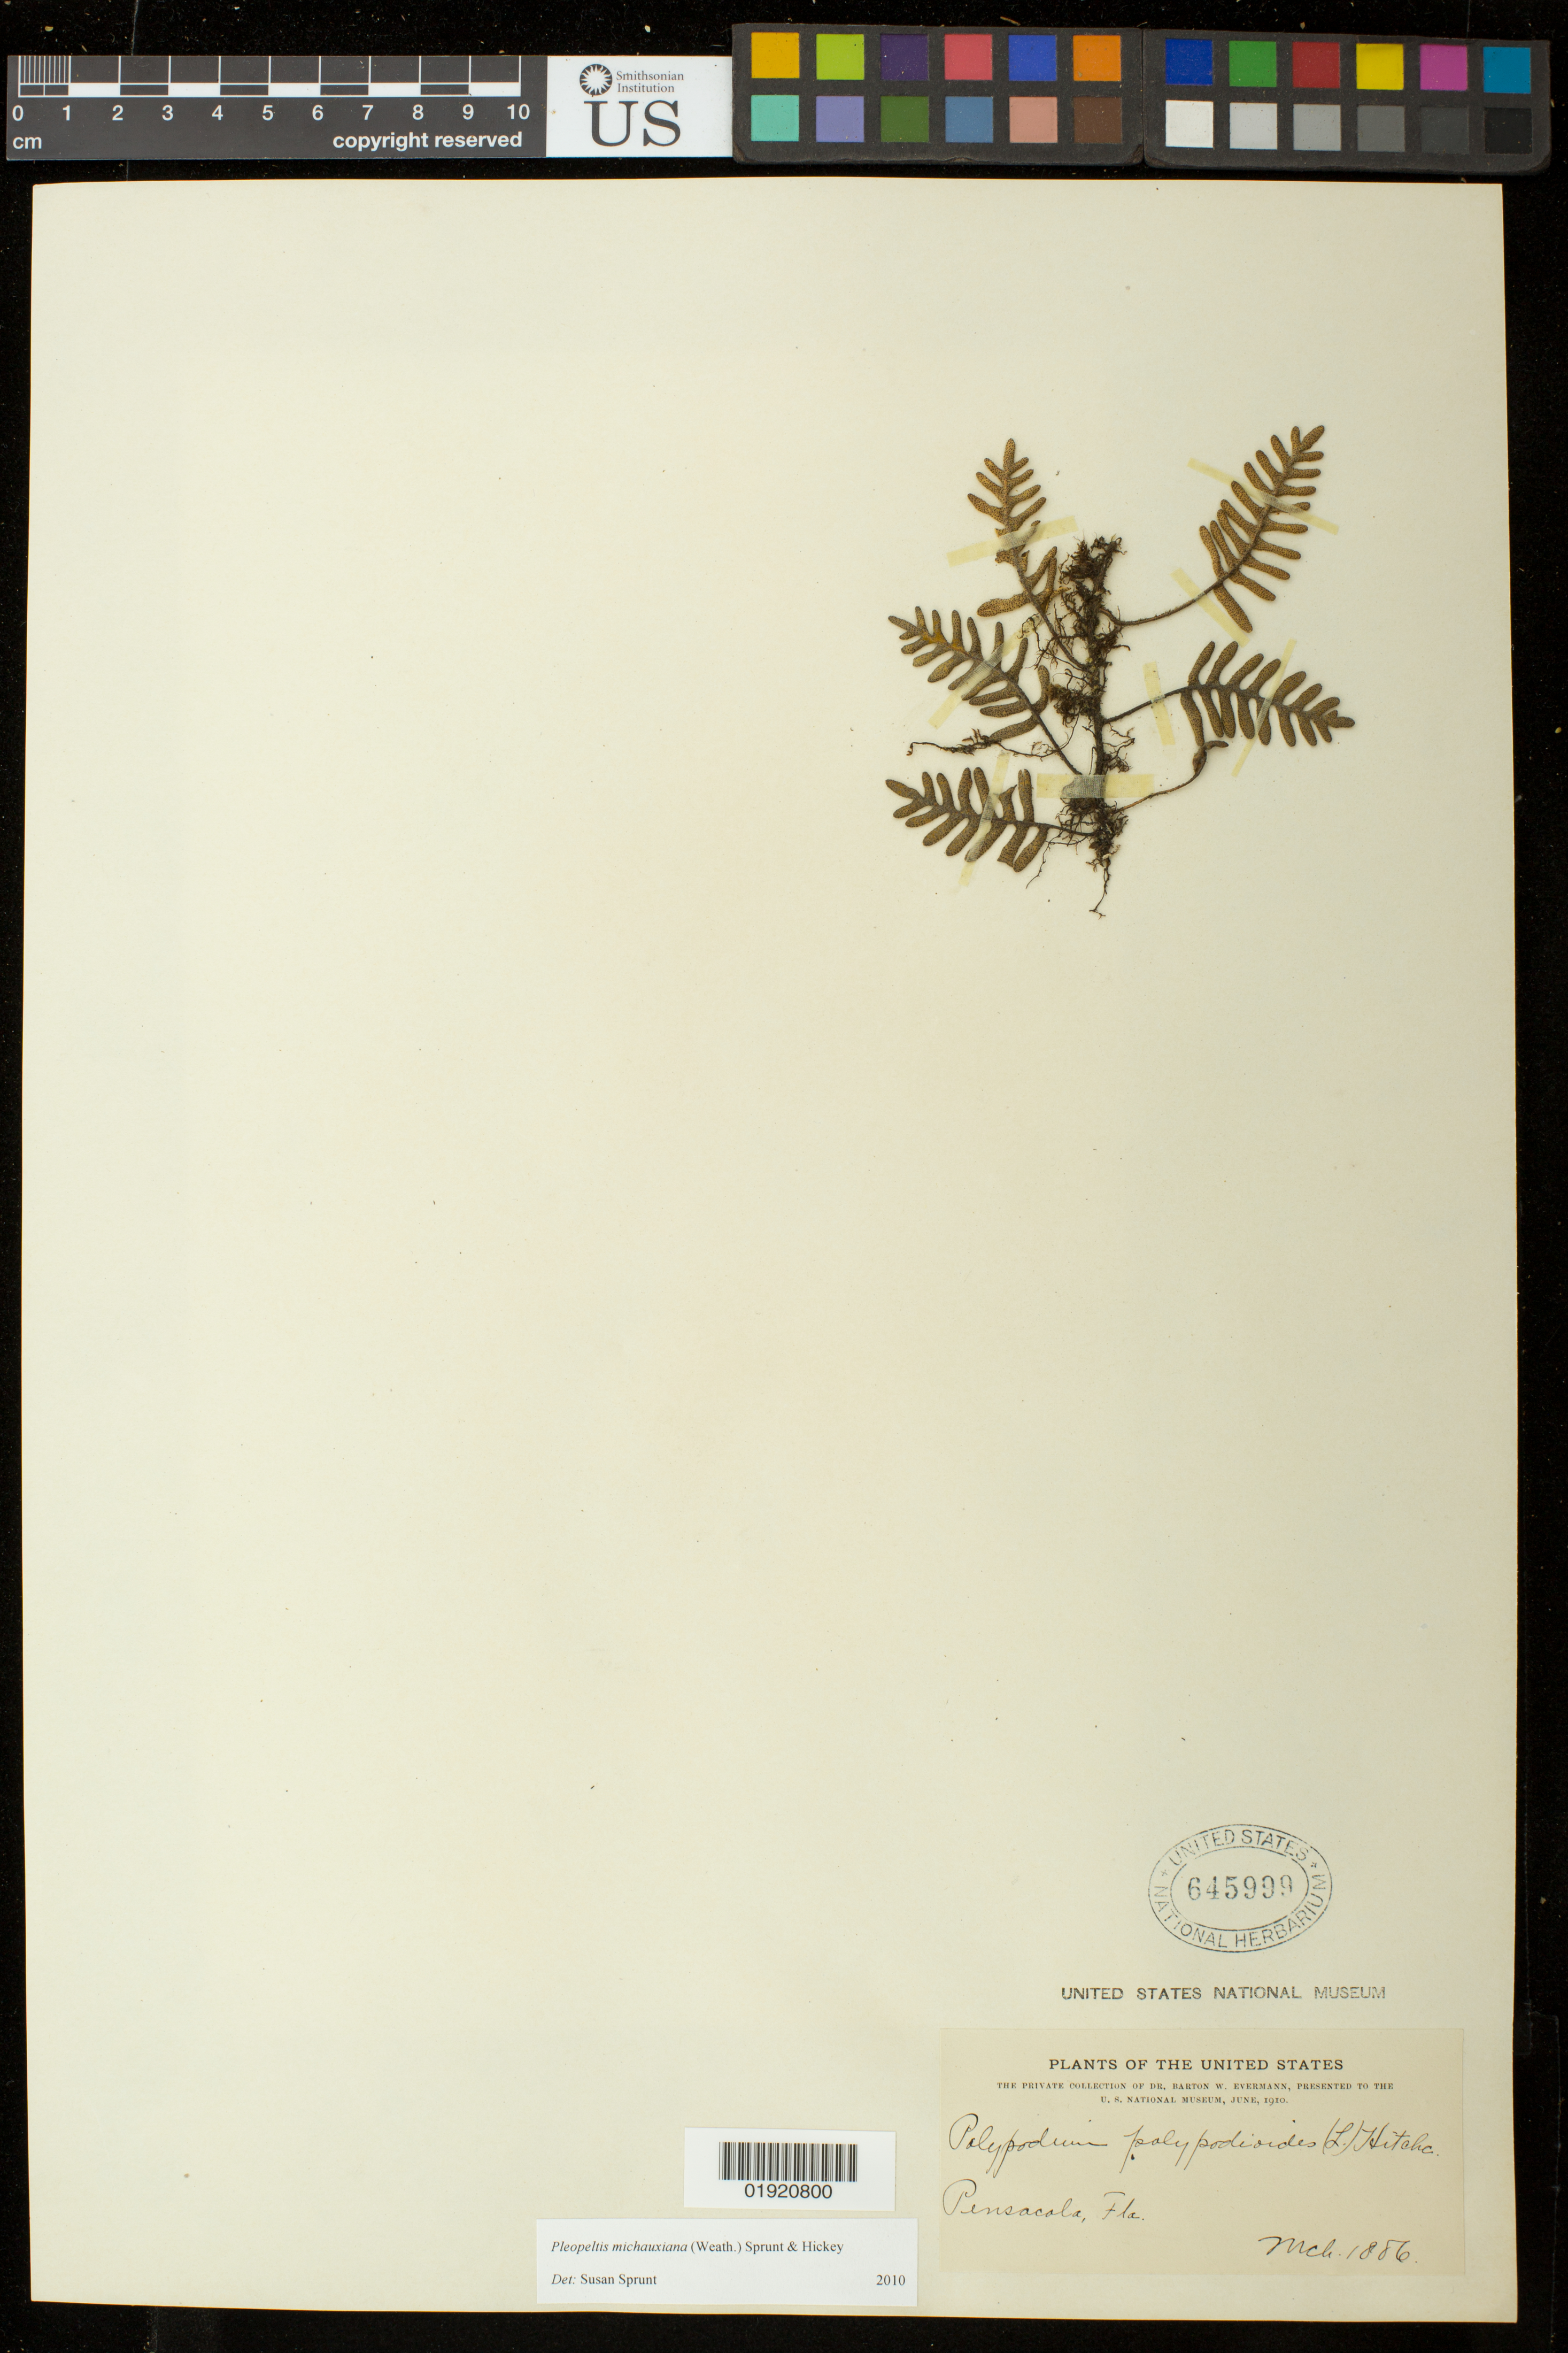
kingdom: Plantae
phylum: Tracheophyta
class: Polypodiopsida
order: Polypodiales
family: Polypodiaceae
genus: Pleopeltis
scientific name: Pleopeltis michauxiana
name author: (Weath.) Hickey & Sprunt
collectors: B. W. Evermann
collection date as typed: Mch. 1886.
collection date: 1886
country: United States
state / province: Florida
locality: Pensacola, Florida.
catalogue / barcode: US 645999